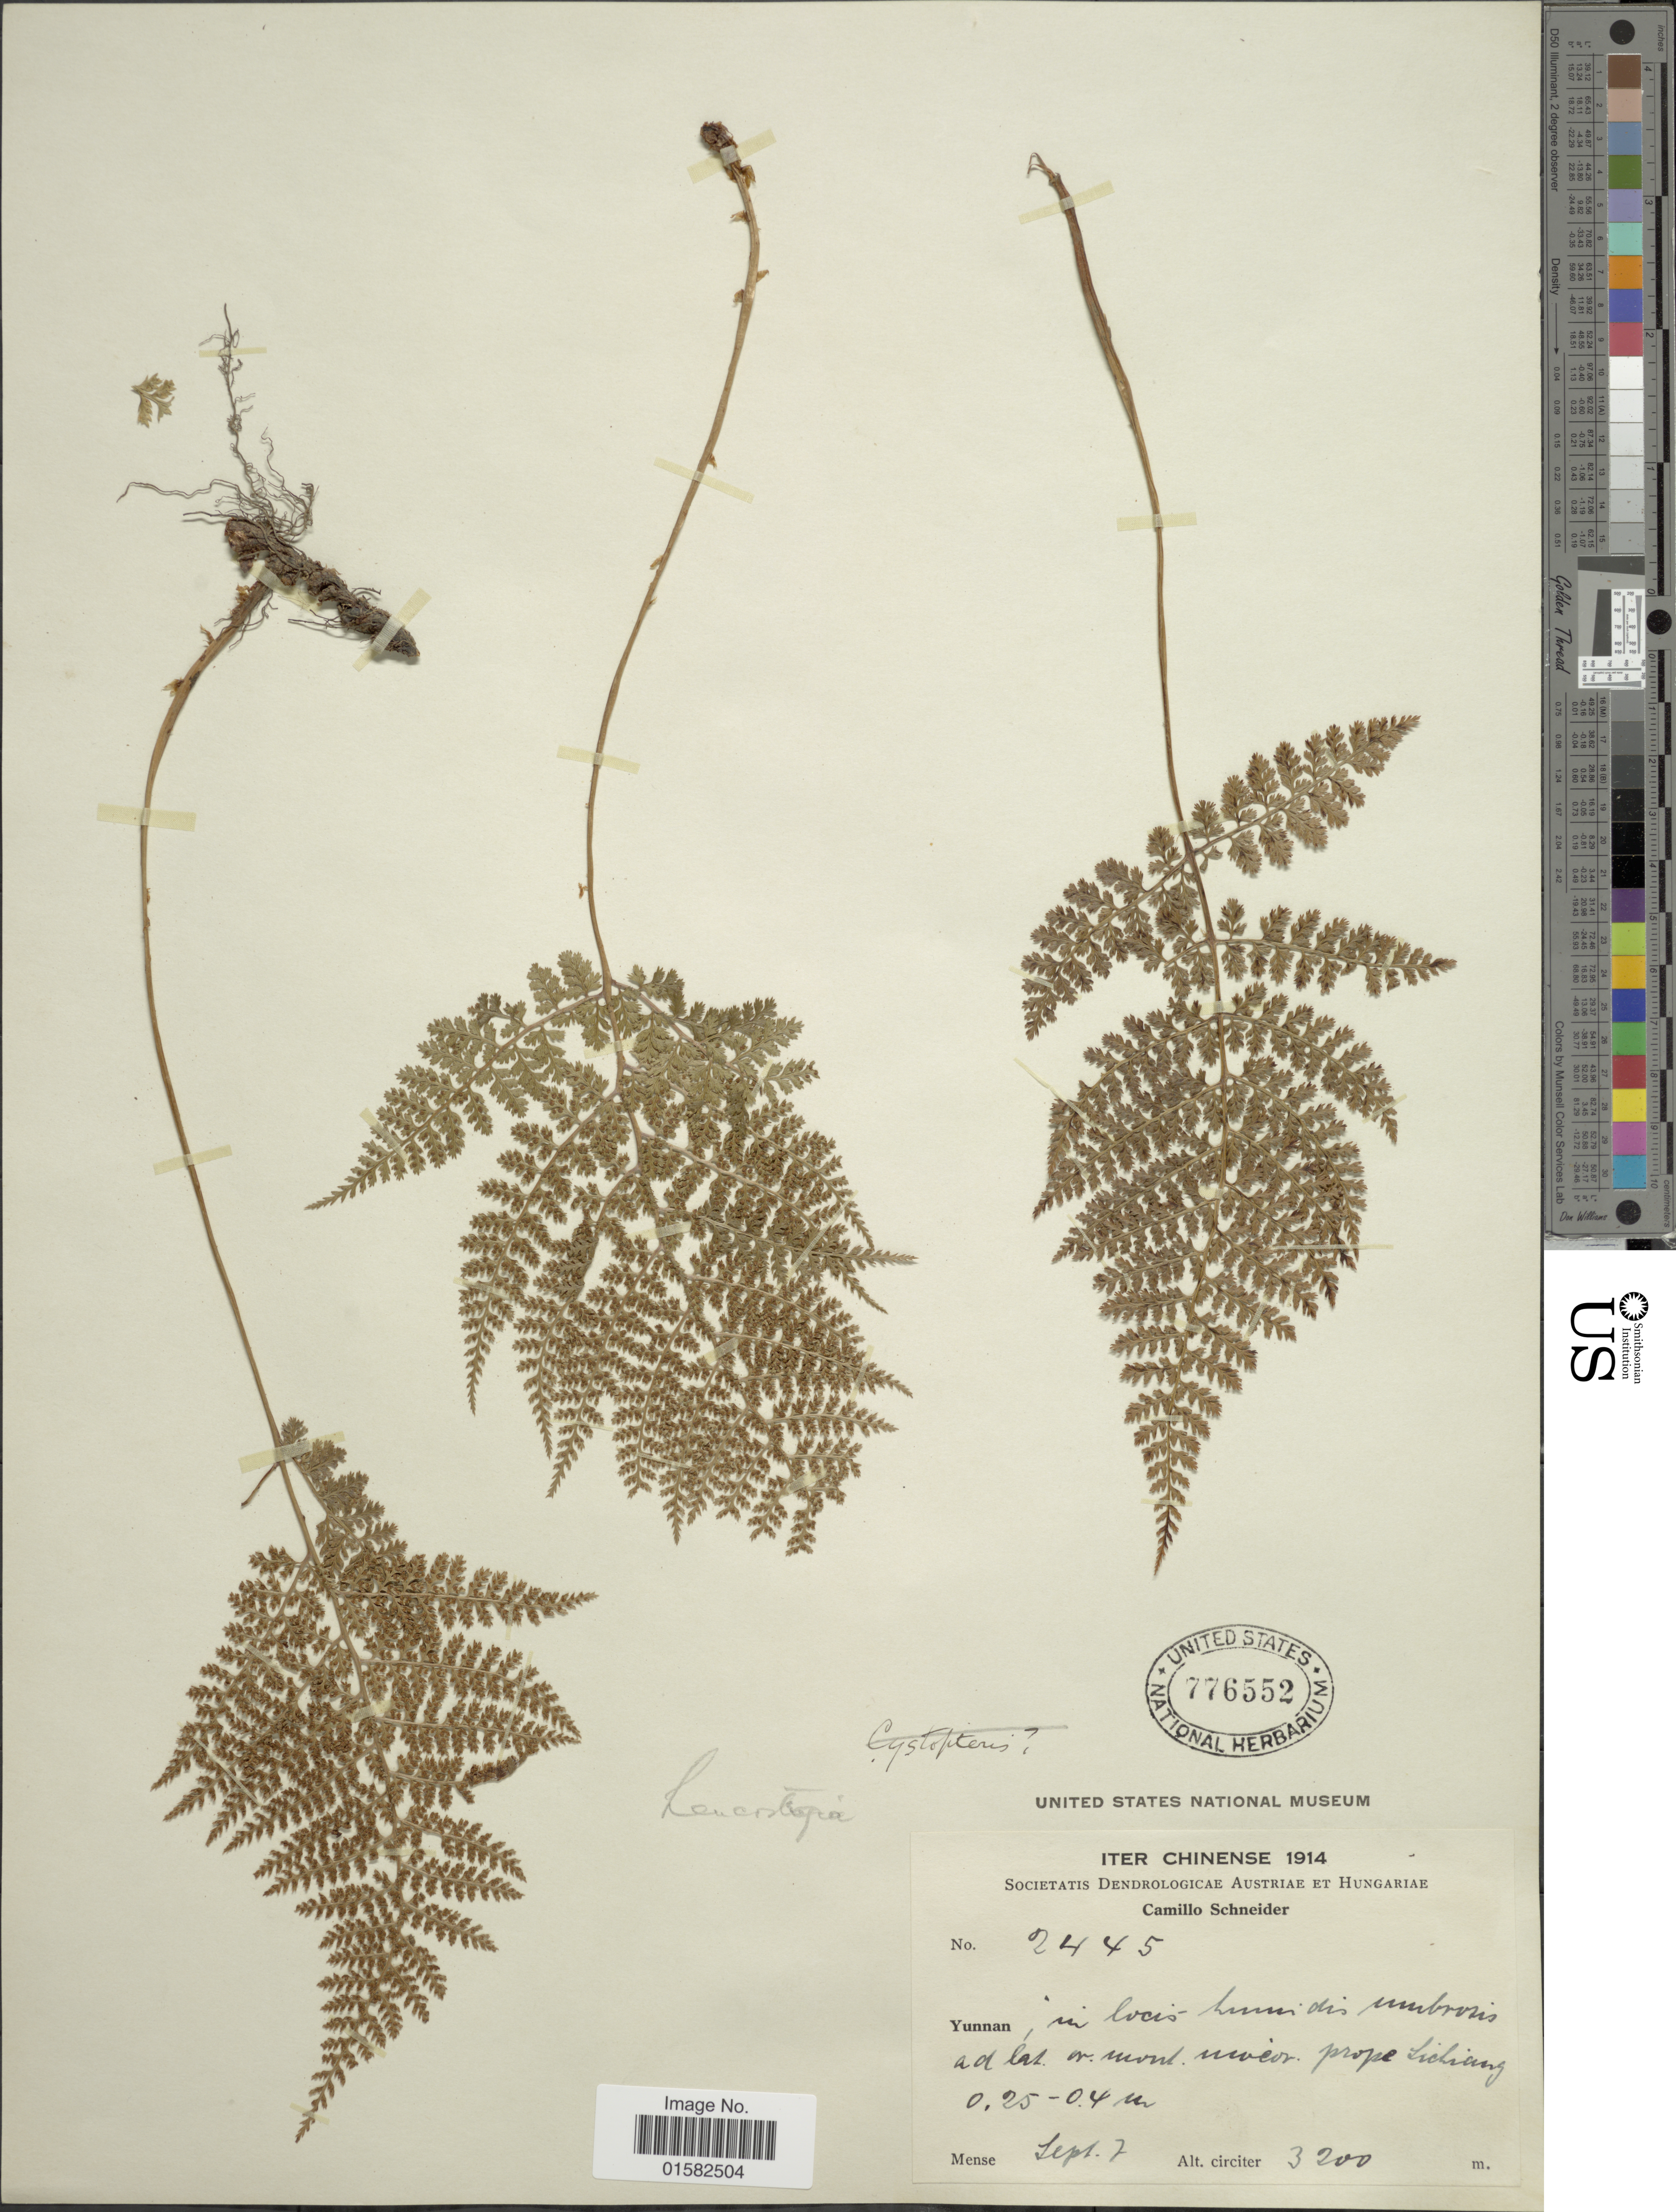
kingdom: Plantae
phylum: Tracheophyta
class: Polypodiopsida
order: Polypodiales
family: Davalliaceae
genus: Araiostegiella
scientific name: Araiostegiella perdurans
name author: (Christ) M. Kato & Tsutsumi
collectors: C. K. Schneider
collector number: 2445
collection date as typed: Transcribed d/m/y: /9/7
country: China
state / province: Yunnan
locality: Ad Lat in mont river Prope Lichiang [interpreted]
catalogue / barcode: US 776552